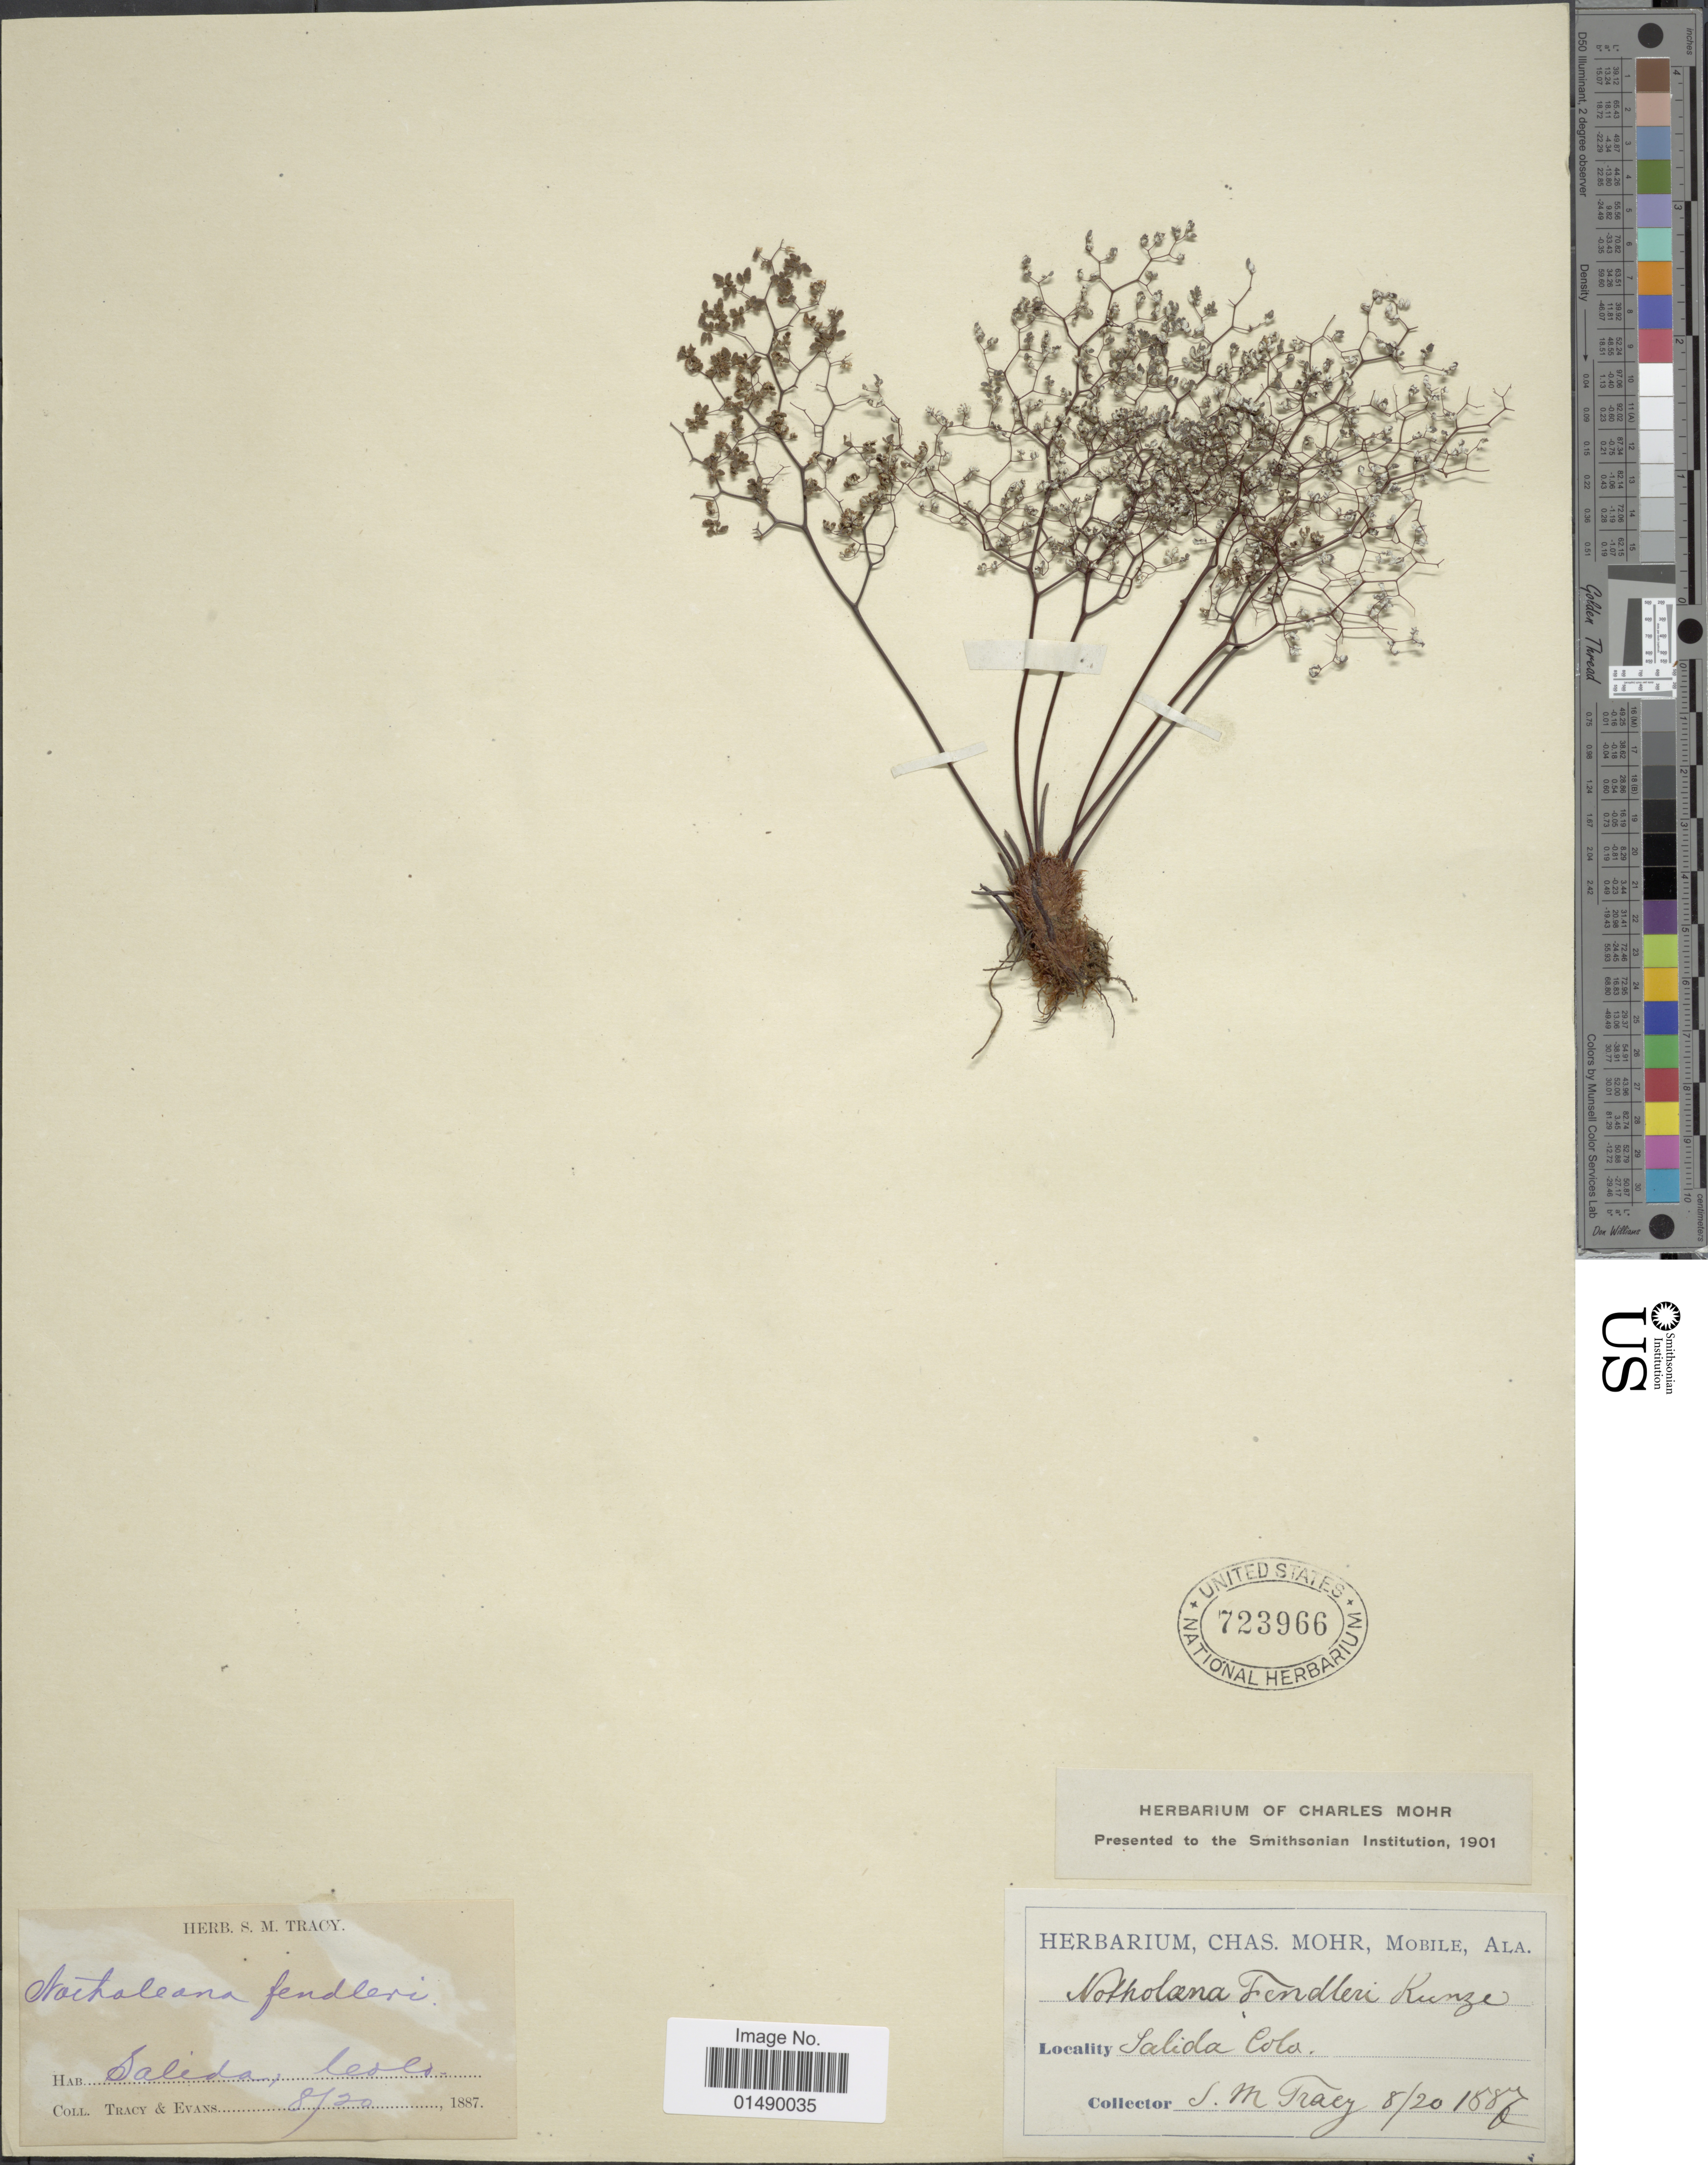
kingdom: Plantae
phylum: Tracheophyta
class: Polypodiopsida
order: Polypodiales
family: Pteridaceae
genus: Argyrochosma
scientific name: Argyrochosma fendleri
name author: (Kunze) Windham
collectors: S. M. Tracy & -- Evans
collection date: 1887-08-20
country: United States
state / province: Colorado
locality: Salida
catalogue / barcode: US 723966